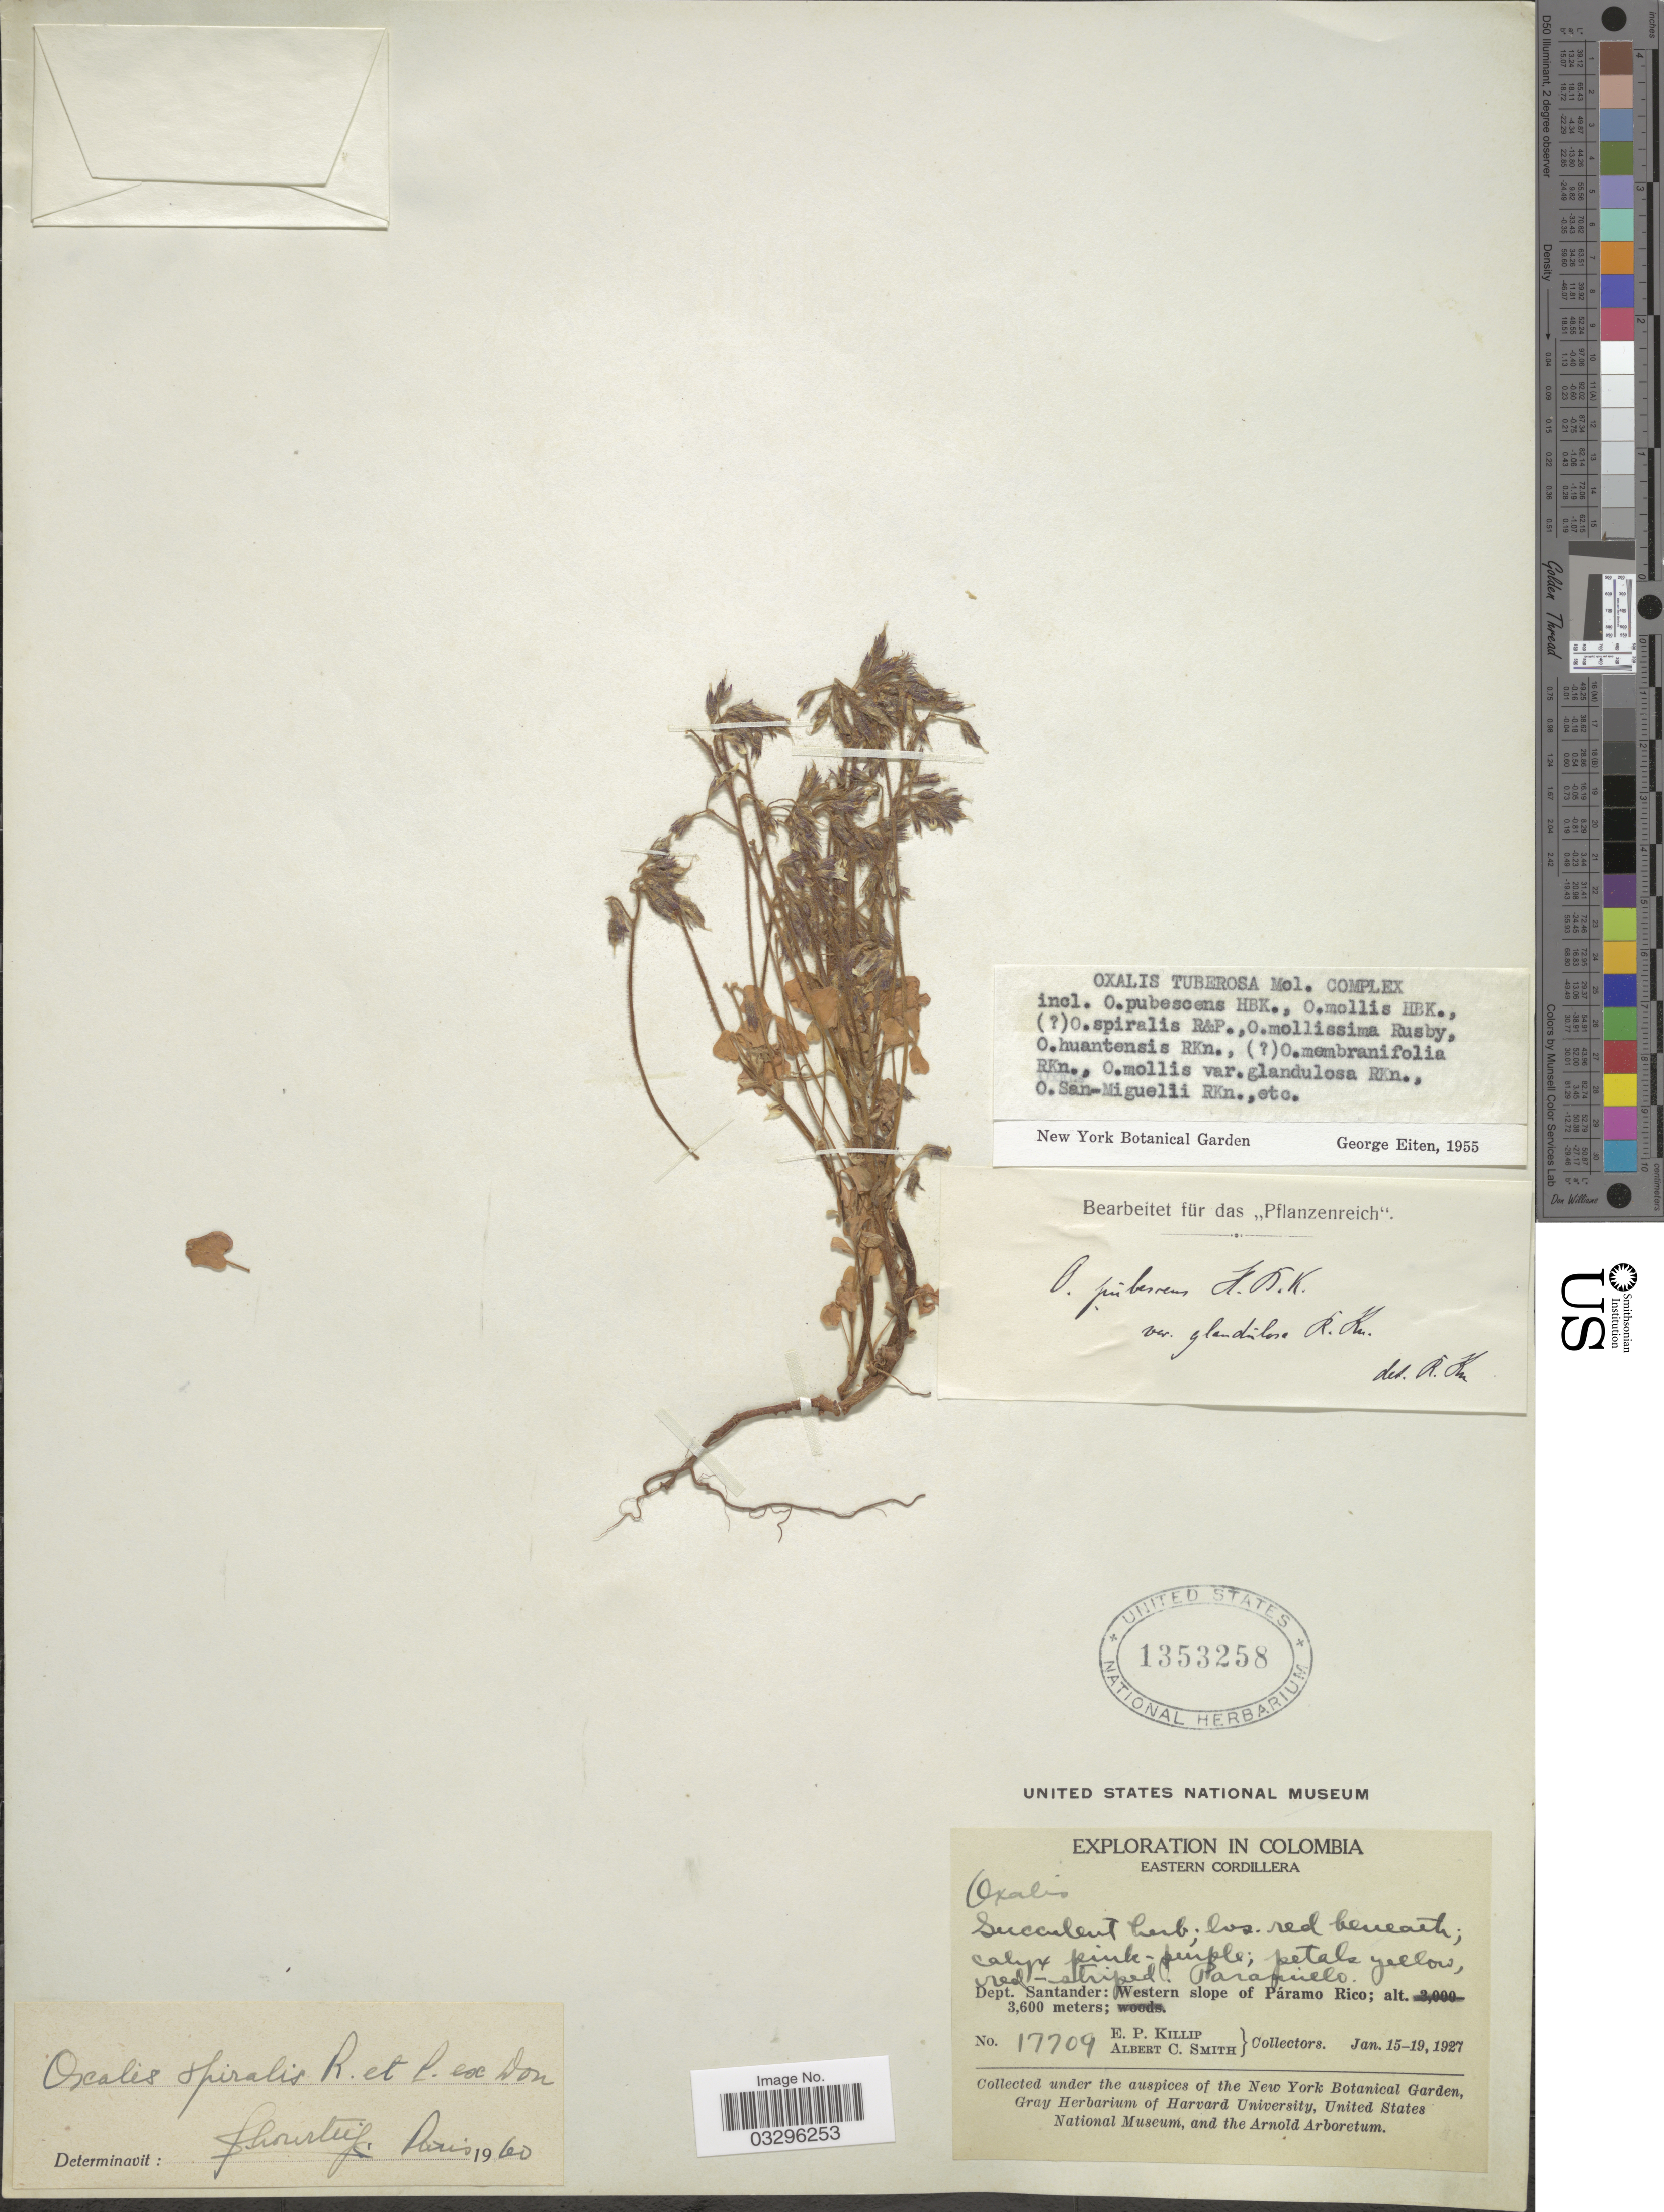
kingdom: Plantae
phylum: Tracheophyta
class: Magnoliopsida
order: Oxalidales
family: Oxalidaceae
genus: Oxalis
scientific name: Oxalis spiralis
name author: Ruiz & Pav. ex G. Don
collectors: E. P. Killip & A. C. Smith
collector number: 17709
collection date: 1927-01-15/1927-01-19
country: Colombia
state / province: Santander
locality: Eastern Cordillera. Dept. Santander: Western slope of Páramo Rico.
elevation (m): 3600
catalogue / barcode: US 1353258